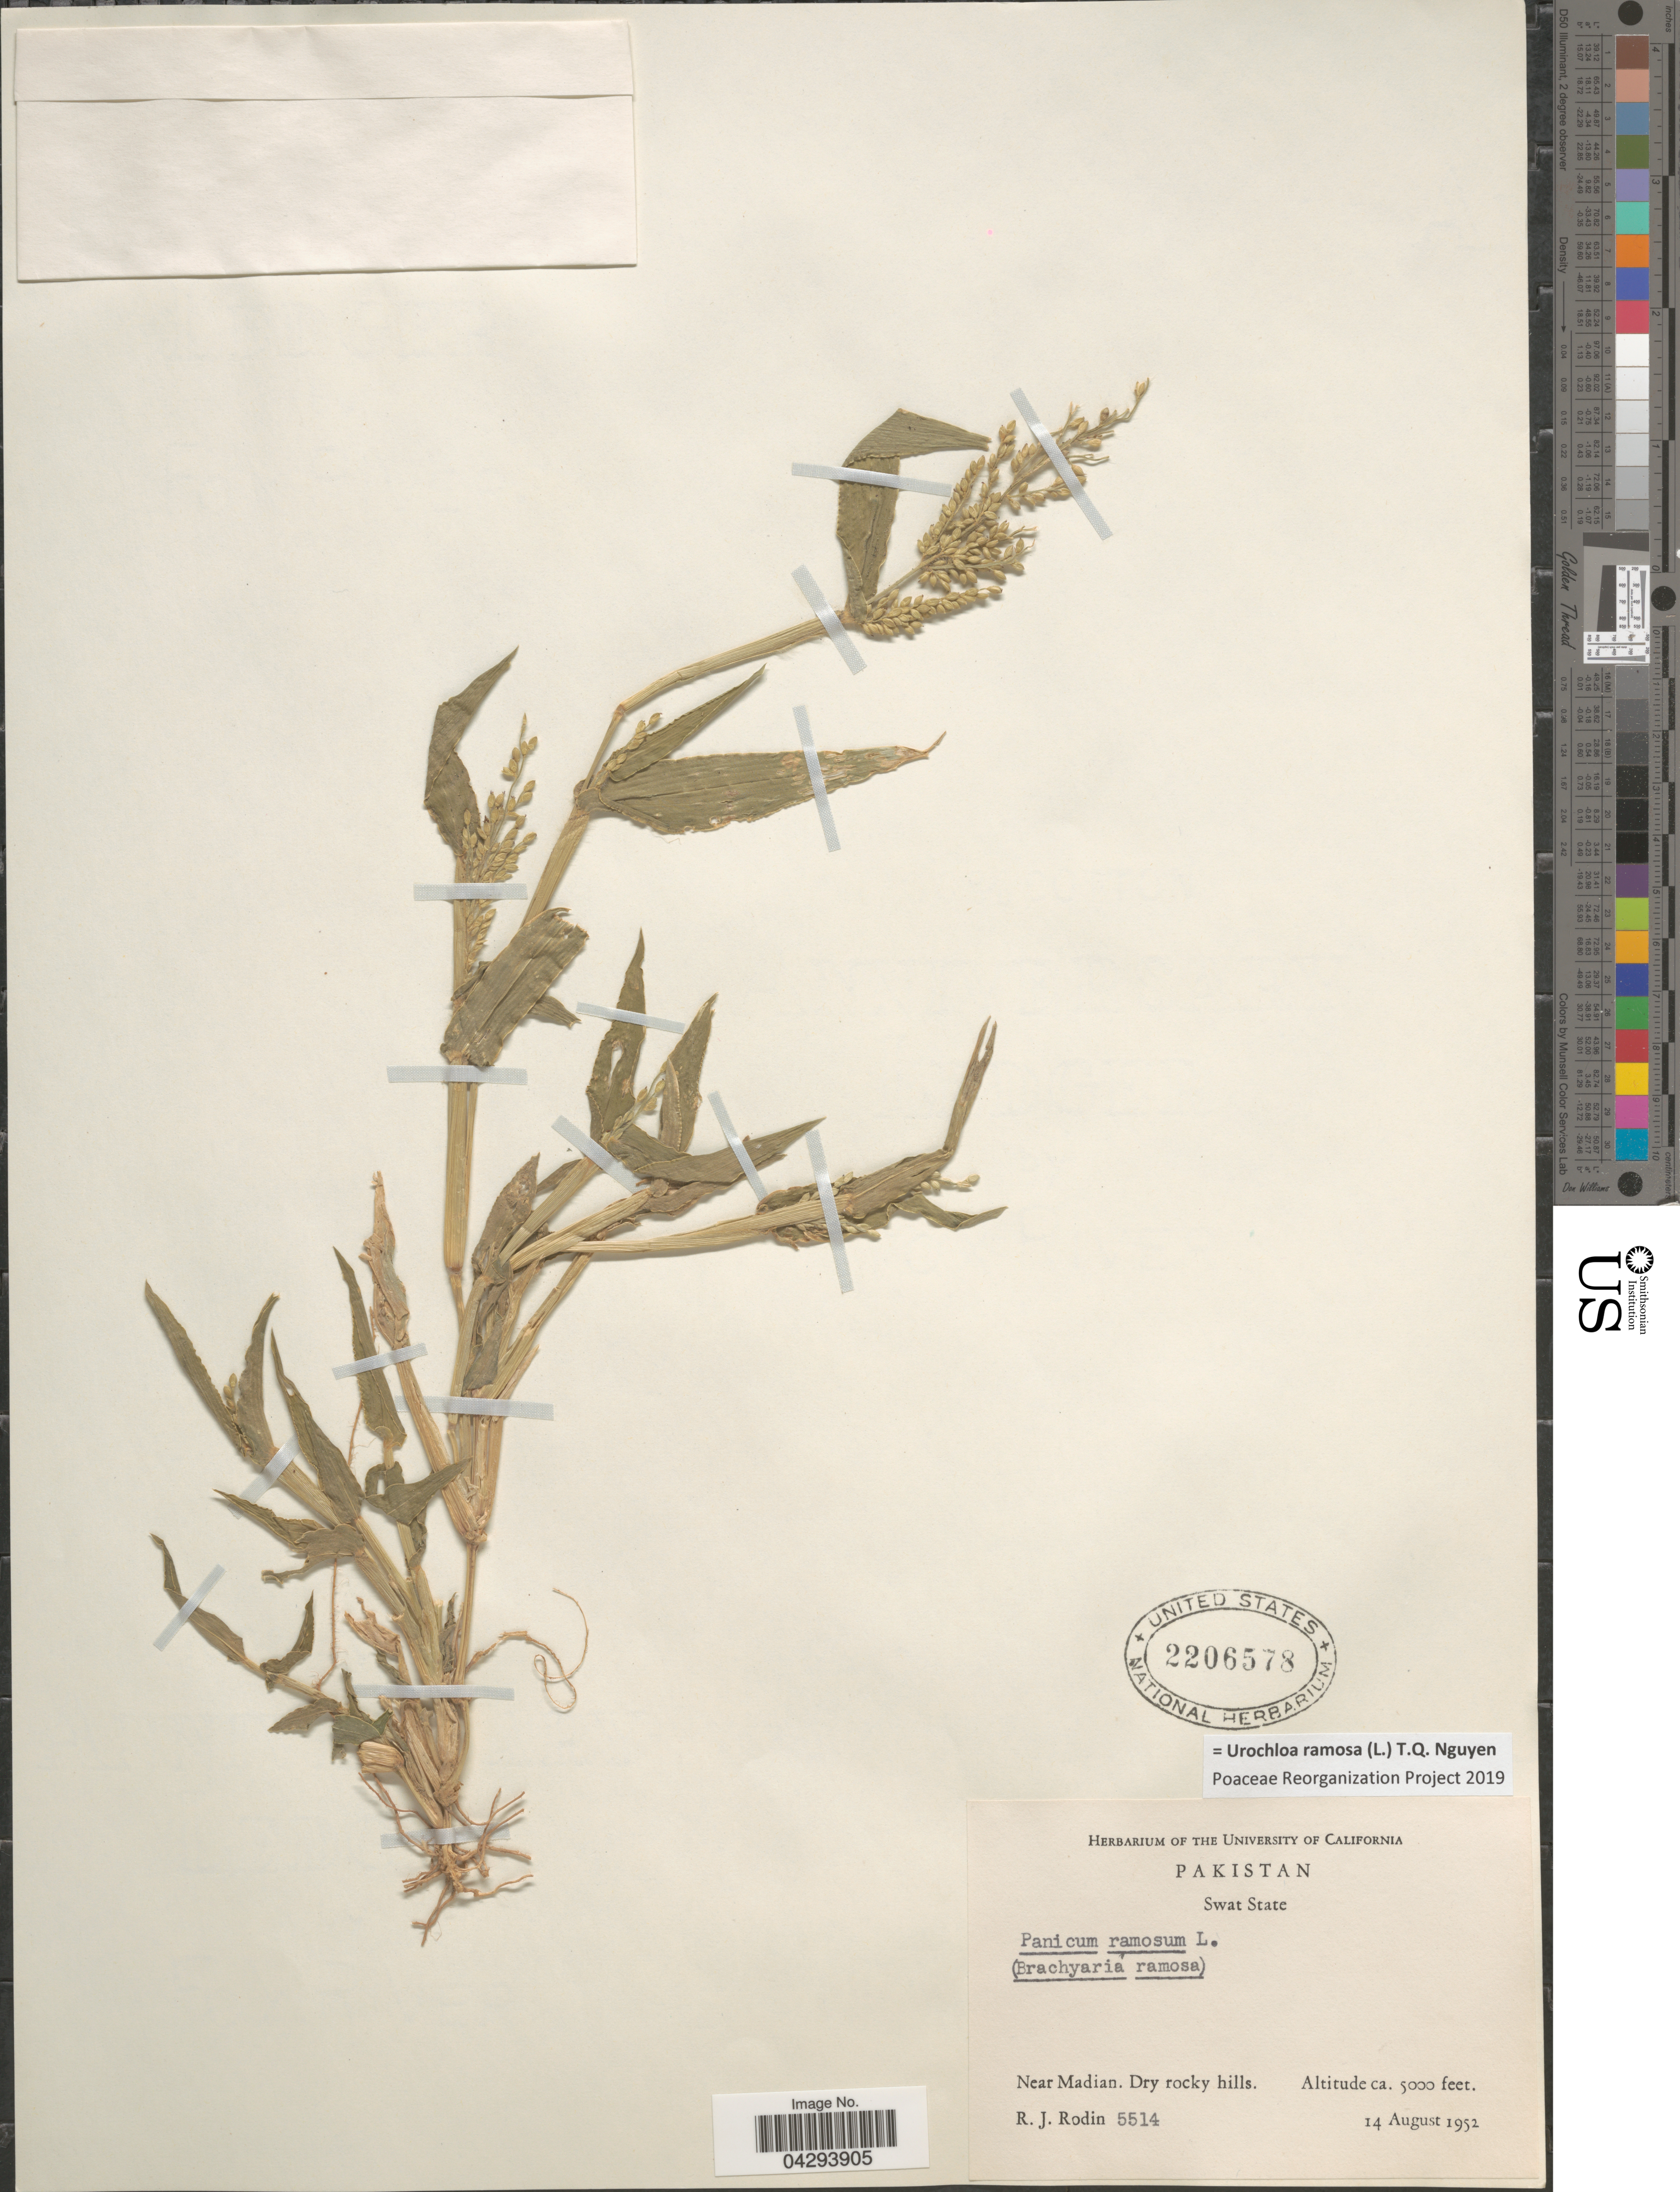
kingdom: Plantae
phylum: Tracheophyta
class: Liliopsida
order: Poales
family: Poaceae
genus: Urochloa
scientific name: Urochloa ramosa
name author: T.Q. Nguyen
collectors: R. J. Rodin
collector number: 5514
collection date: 1952-08-14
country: Pakistan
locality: Swat State. Near Madian.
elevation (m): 1524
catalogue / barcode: US 2206578